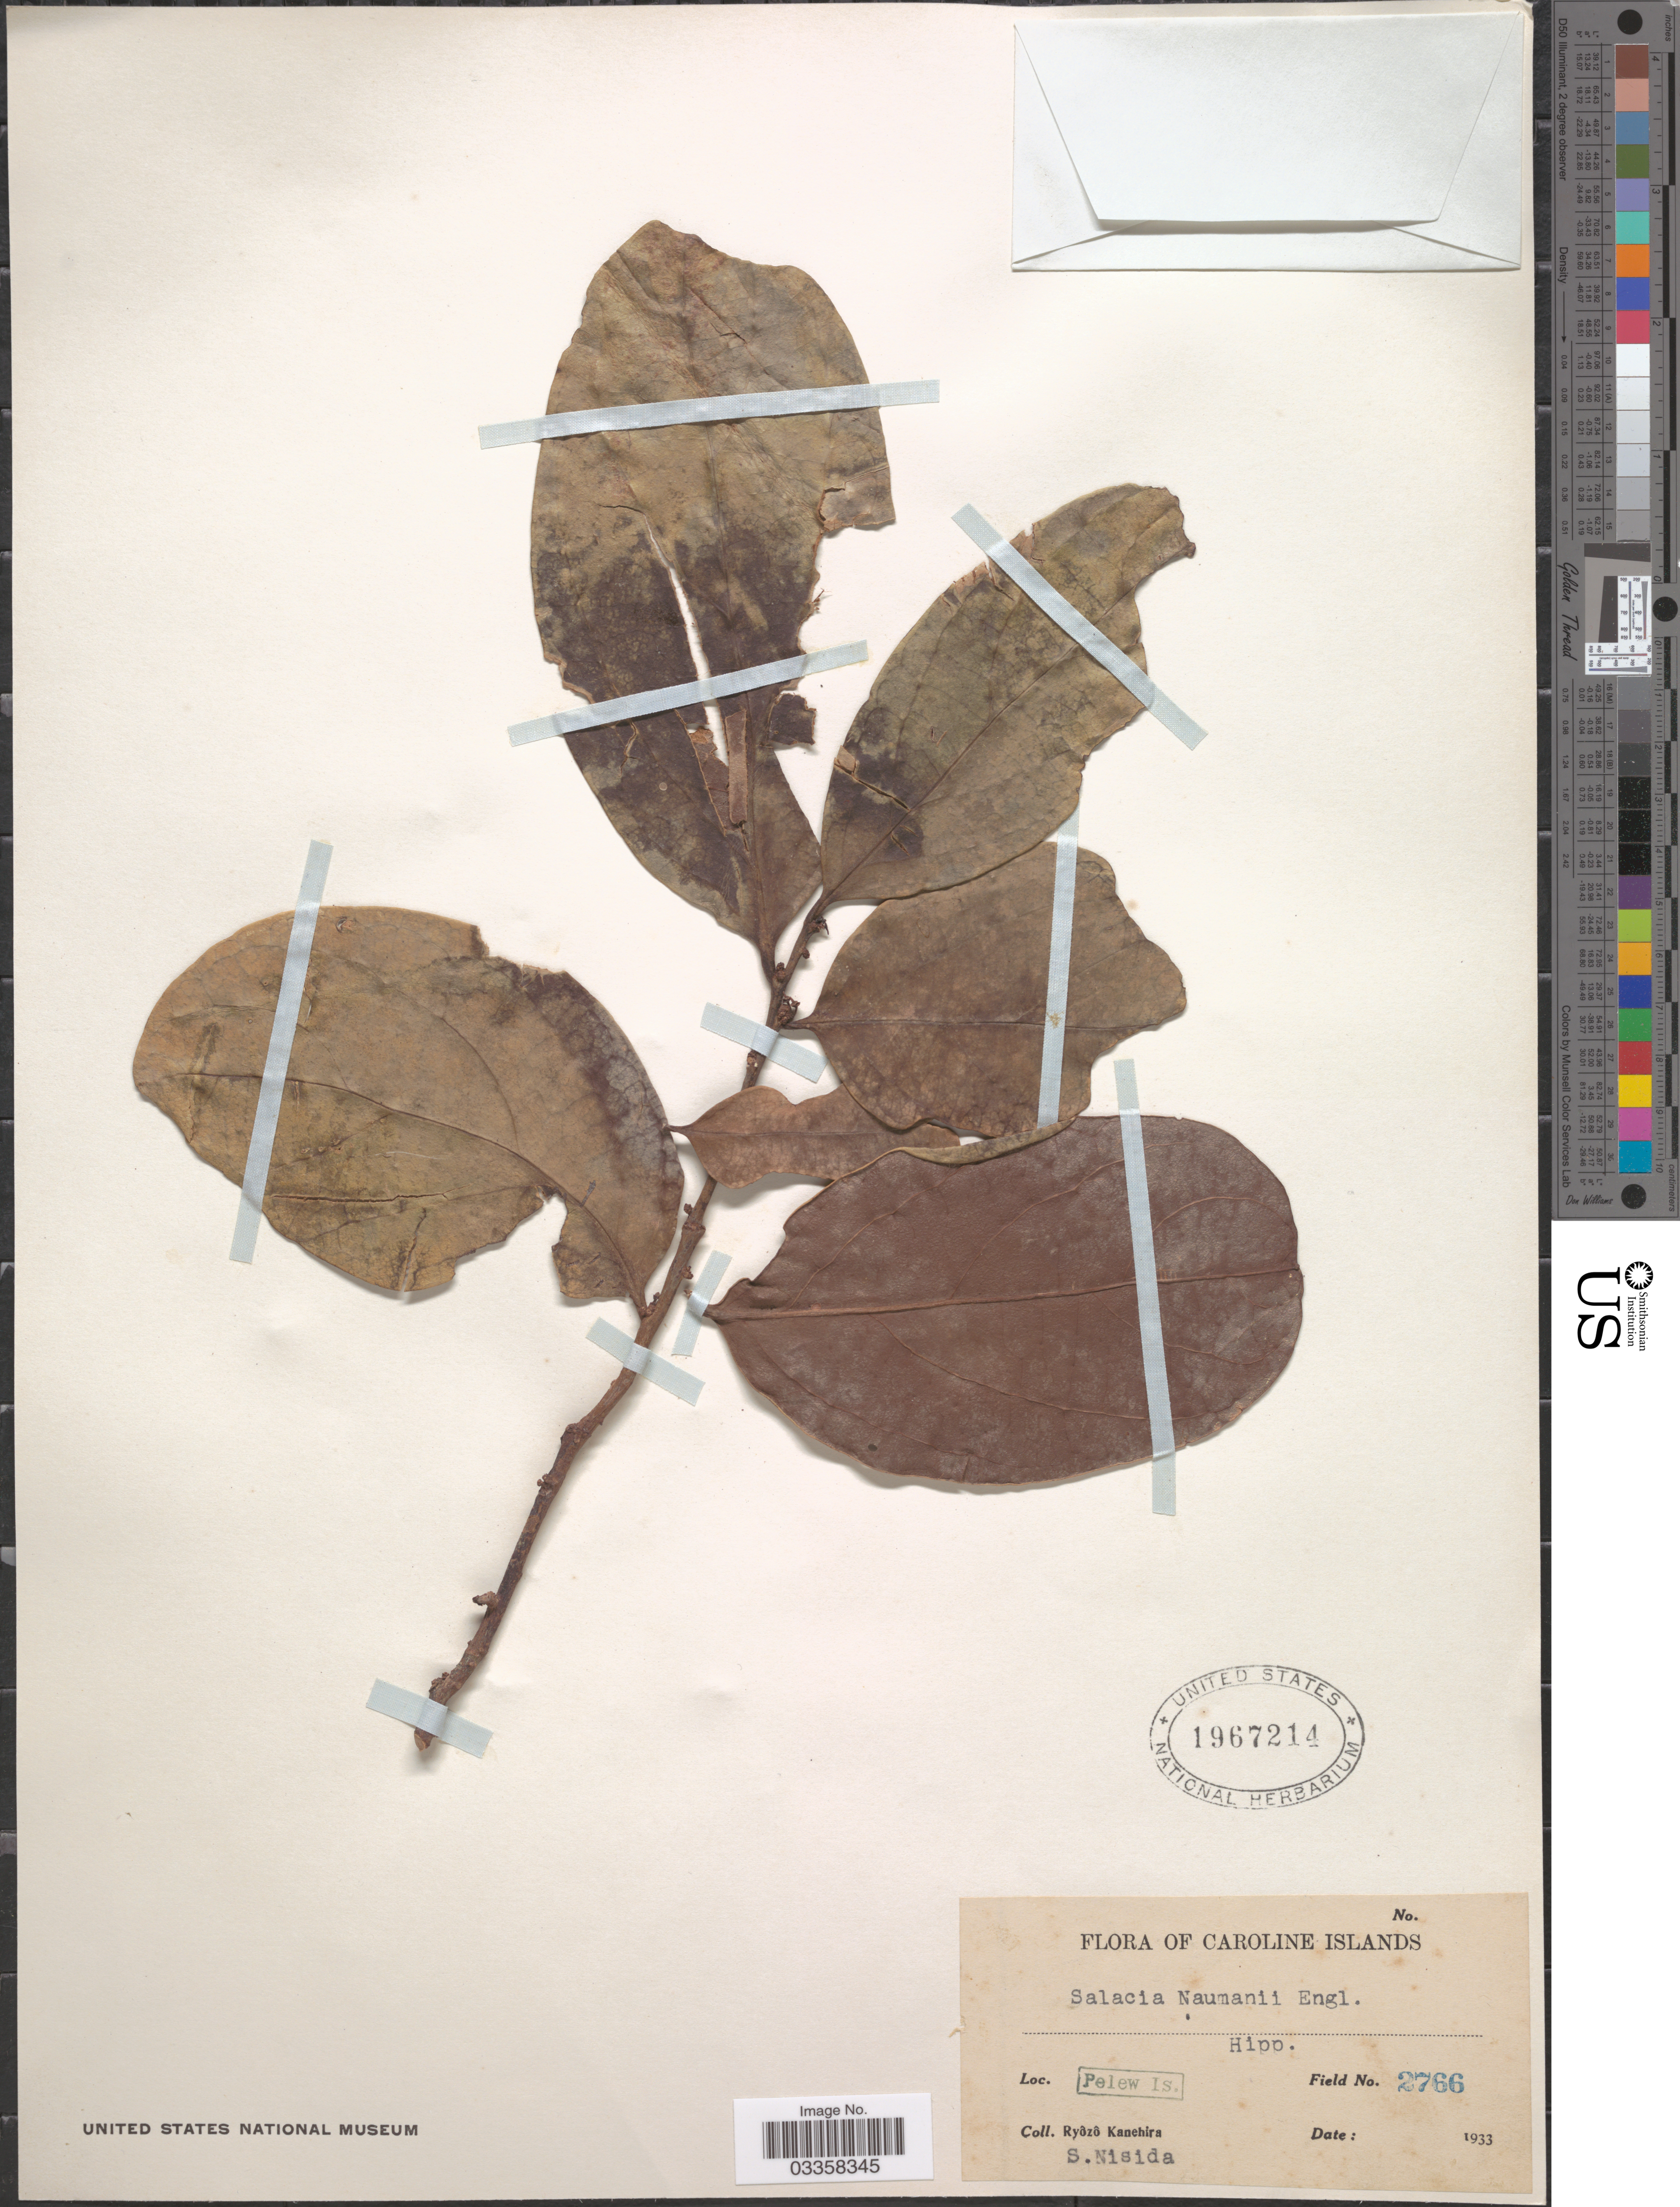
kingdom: Plantae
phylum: Tracheophyta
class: Magnoliopsida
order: Celastrales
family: Celastraceae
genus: Salacia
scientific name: Salacia prinoides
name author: (Willd.) DC.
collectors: R. Kanehira & S. Nisida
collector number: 2766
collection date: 1933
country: Palau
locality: Caroline Islands. Pelew. Is.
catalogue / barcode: US 1967214